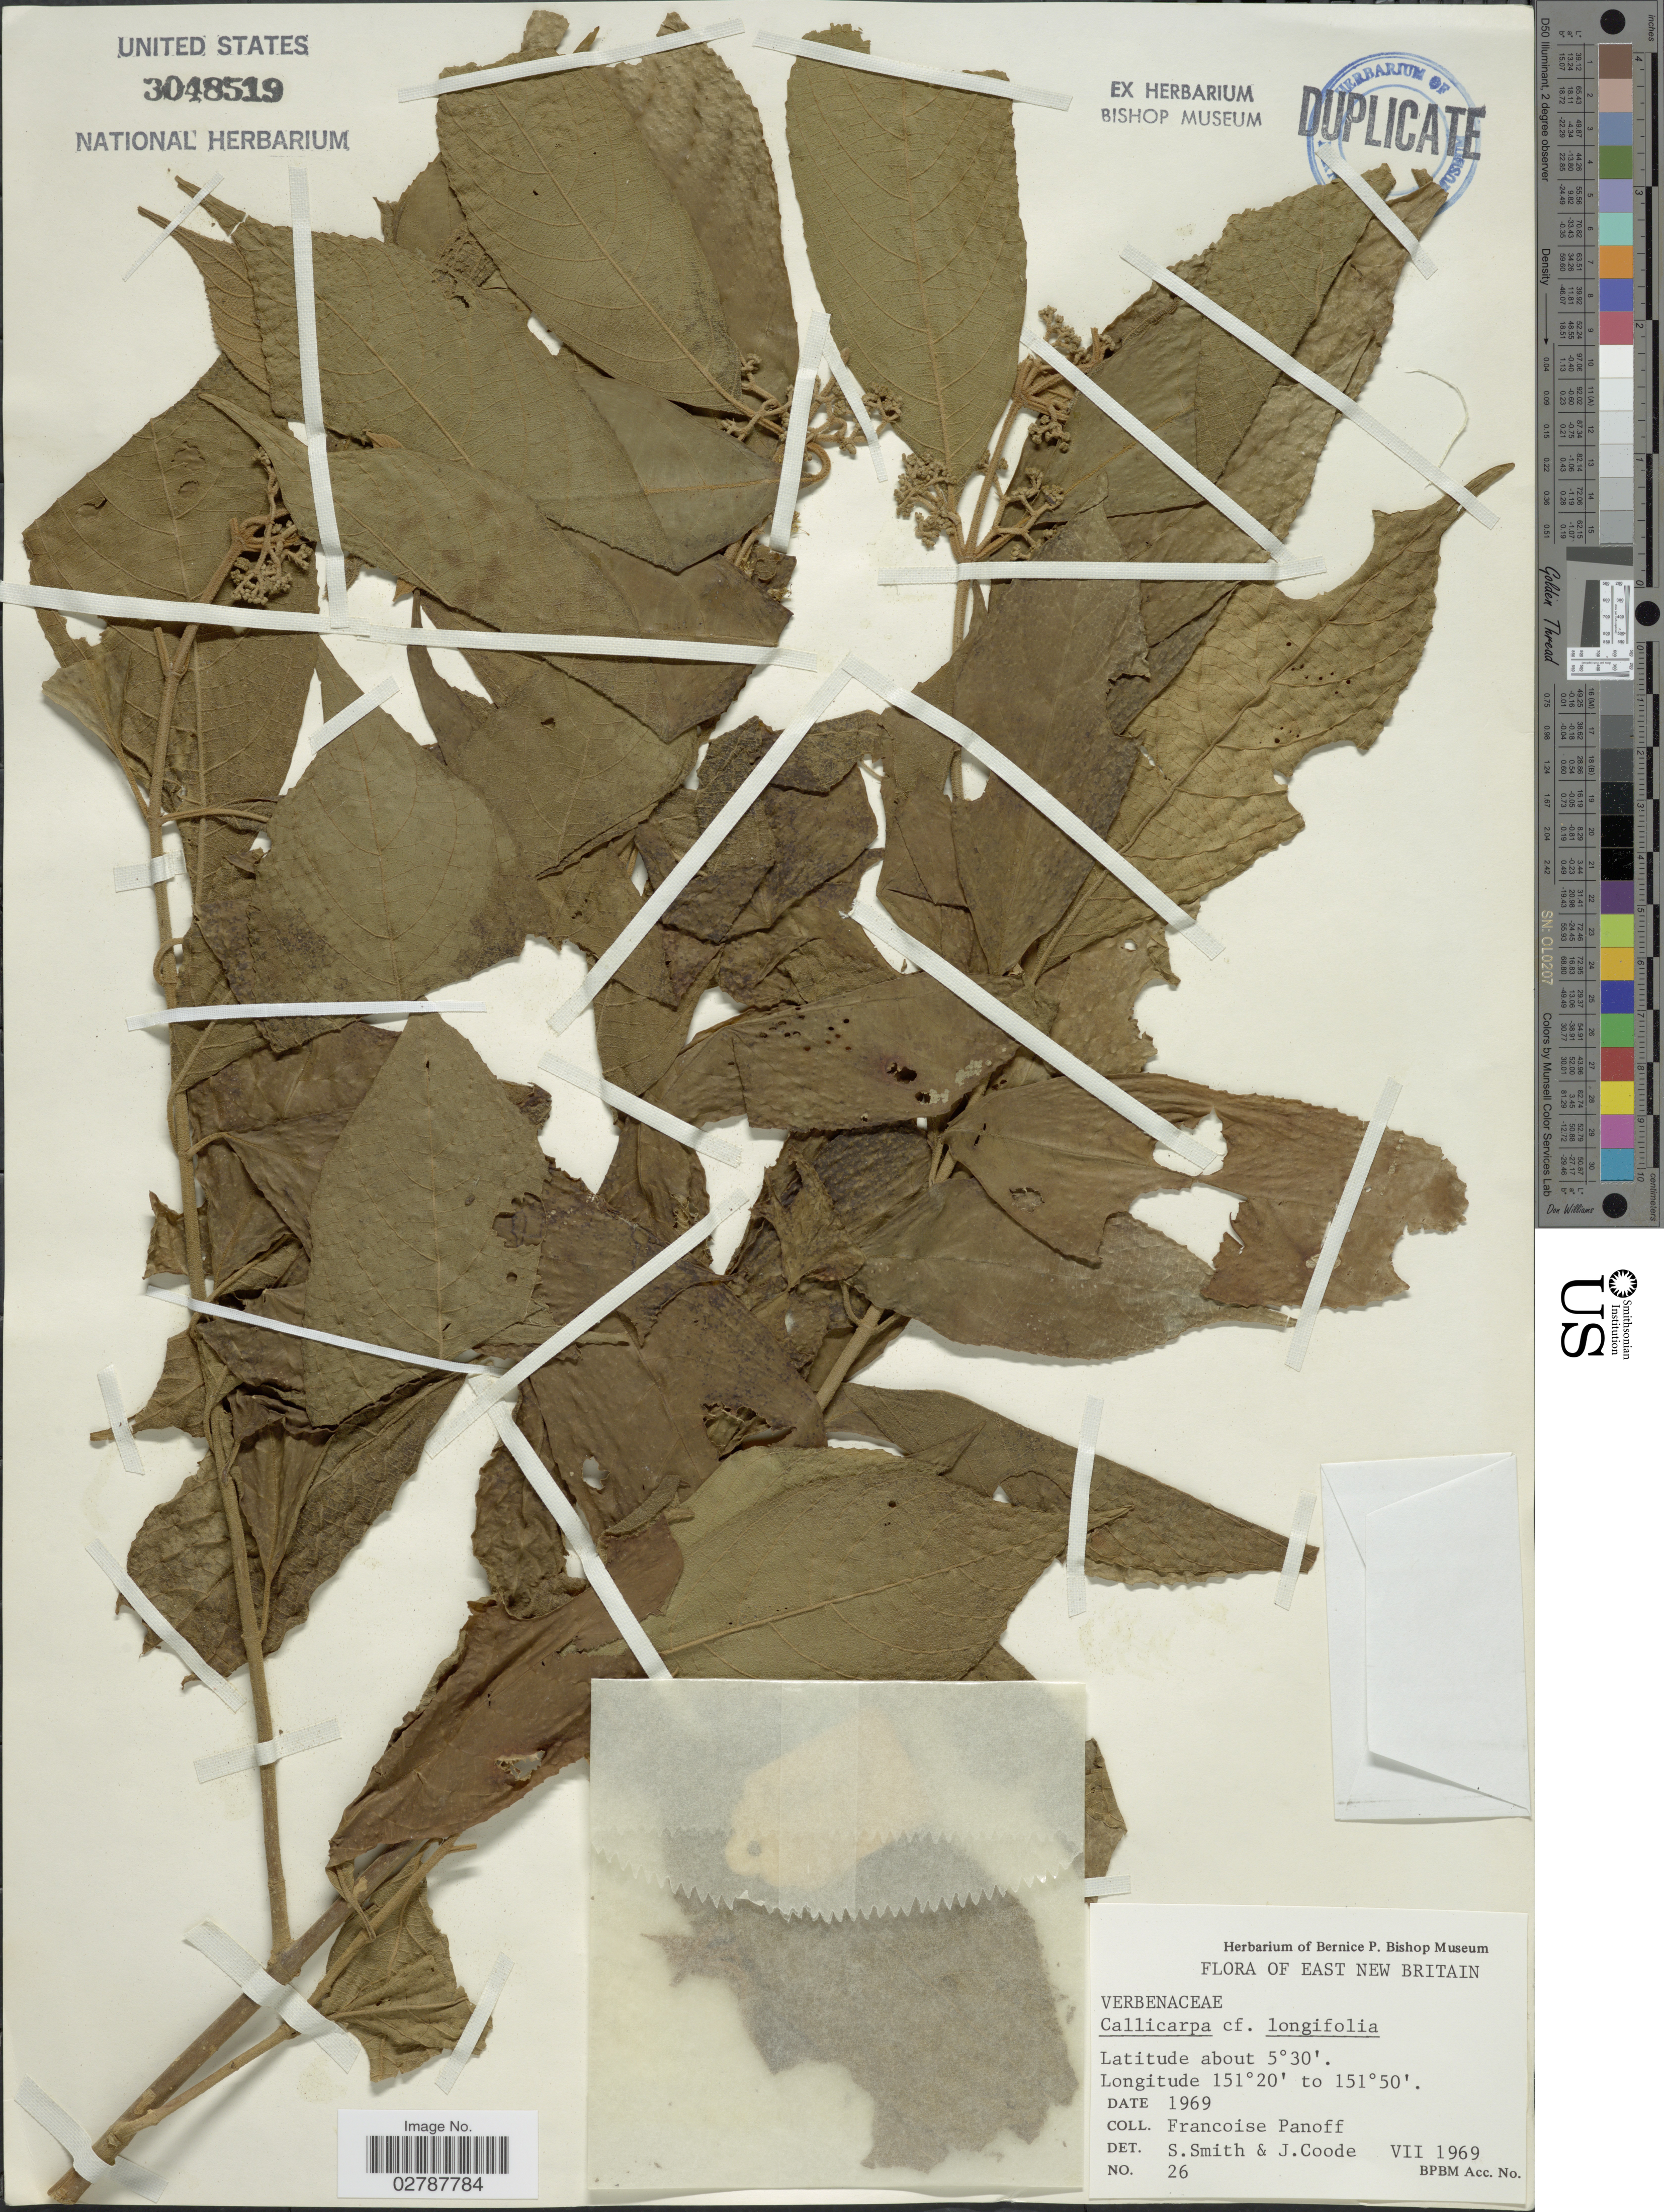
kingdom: Plantae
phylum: Tracheophyta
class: Magnoliopsida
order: Lamiales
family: Lamiaceae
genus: Callicarpa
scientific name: Callicarpa longifolia f. longifolia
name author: Lam.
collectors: F. Panoff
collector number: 26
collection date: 1969-07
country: Papua New Guinea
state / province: East New Britain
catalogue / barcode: US 3048519